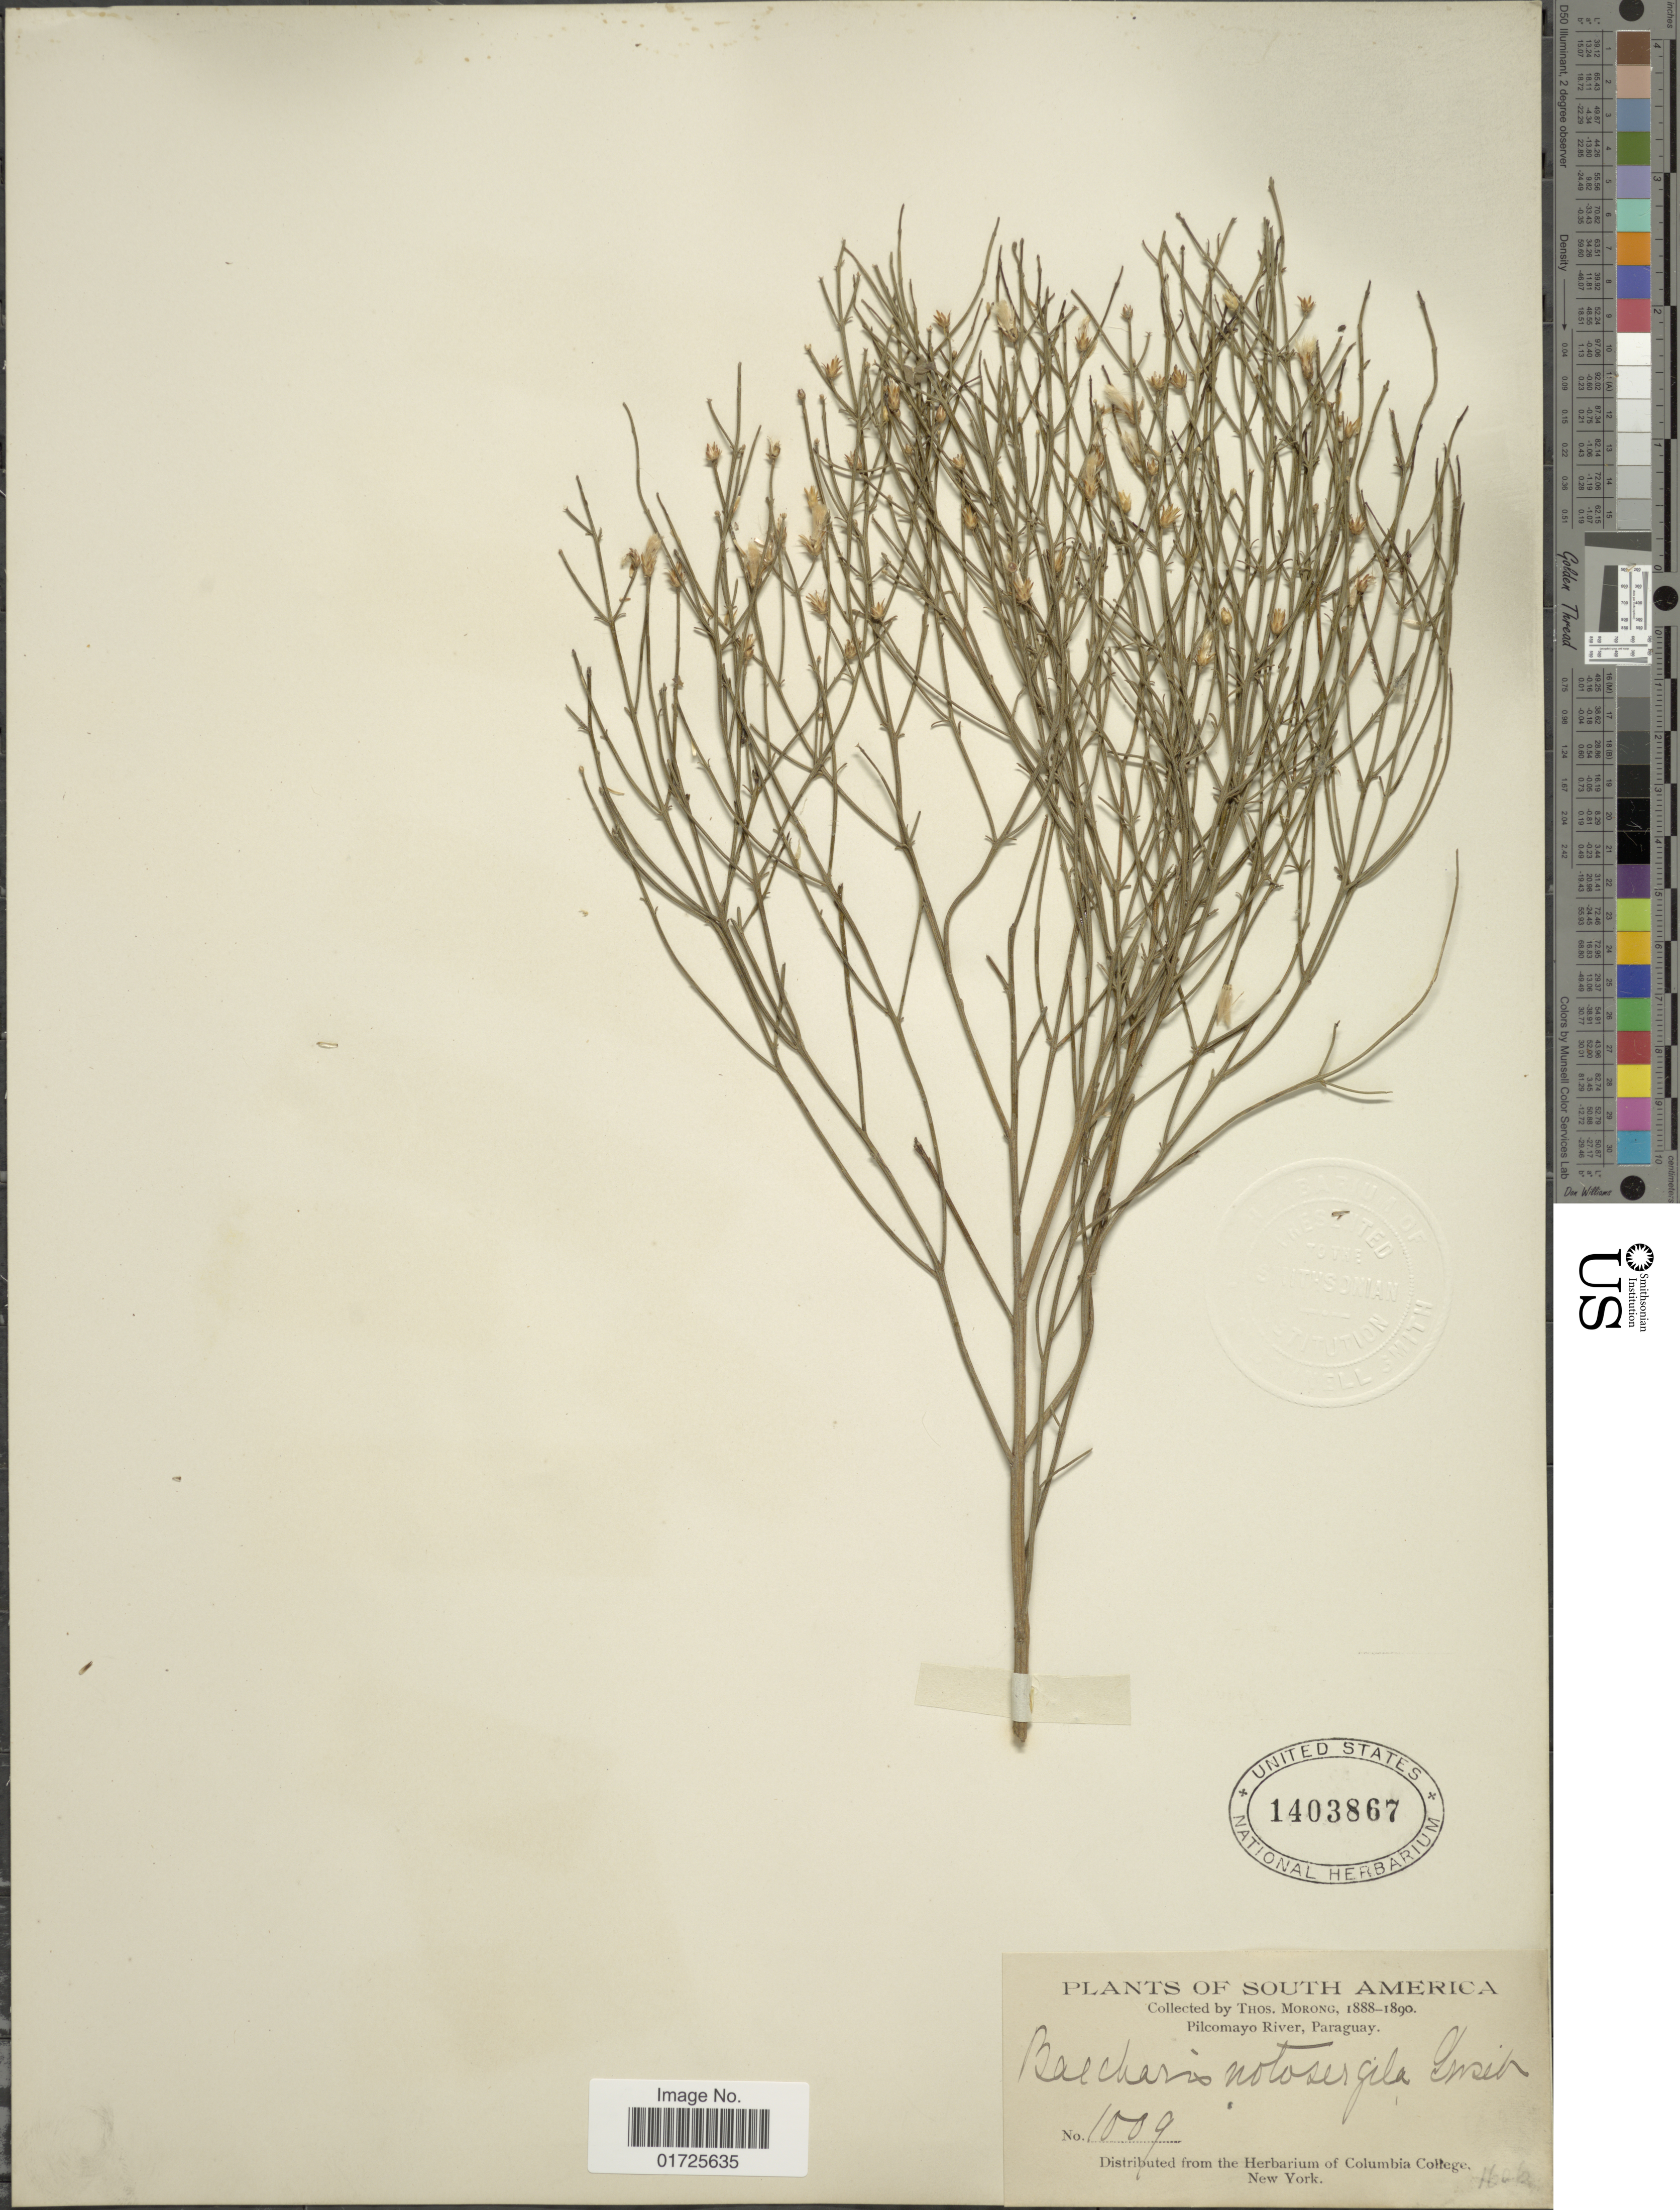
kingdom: Plantae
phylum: Tracheophyta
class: Magnoliopsida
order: Asterales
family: Asteraceae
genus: Baccharis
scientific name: Baccharis notosergila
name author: Griseb.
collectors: ex herb. T. Morong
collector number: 1009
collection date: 1888/1890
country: Paraguay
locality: Pilcomayo River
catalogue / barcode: US 1403867